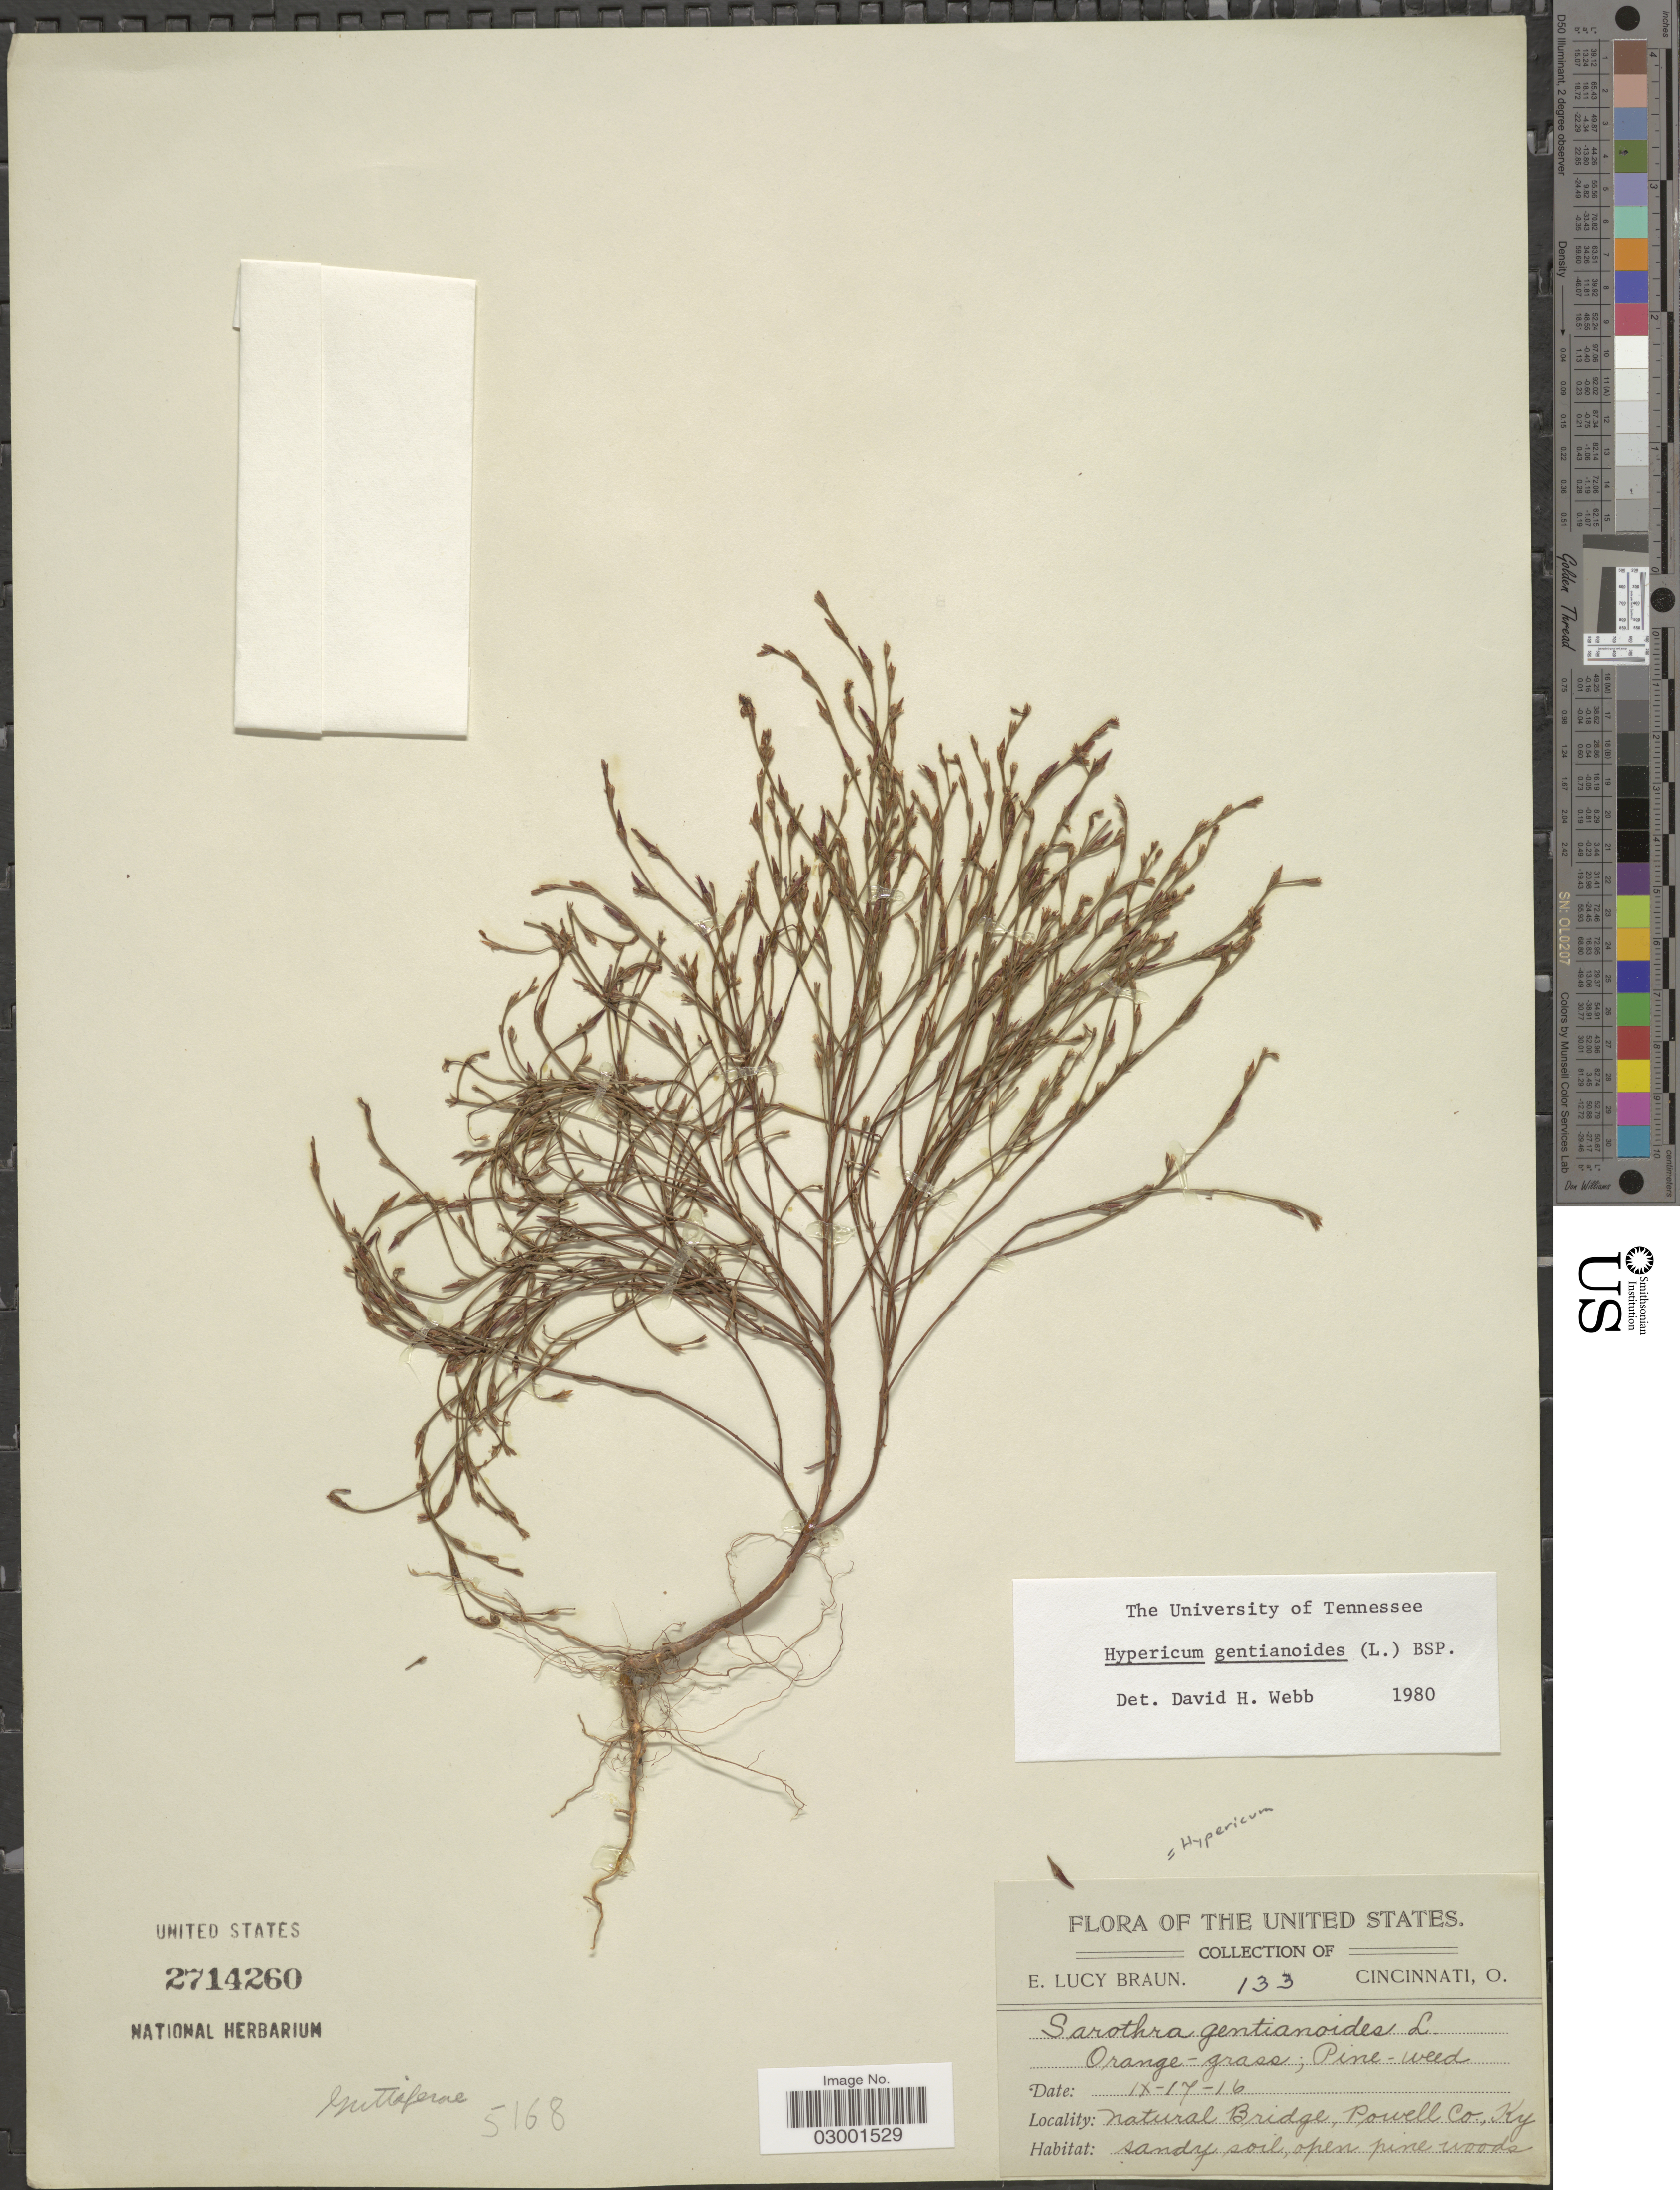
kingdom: Plantae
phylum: Tracheophyta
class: Magnoliopsida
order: Malpighiales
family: Hypericaceae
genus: Hypericum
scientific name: Hypericum gentianoides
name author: (L.) Britton, Stearns & Poggenb.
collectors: E. L. Braun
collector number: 133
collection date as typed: Transcribed d/m/y: 17/9/16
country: United States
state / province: Kentucky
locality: Natural Bridge, Powell Co.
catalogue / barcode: US 2714260